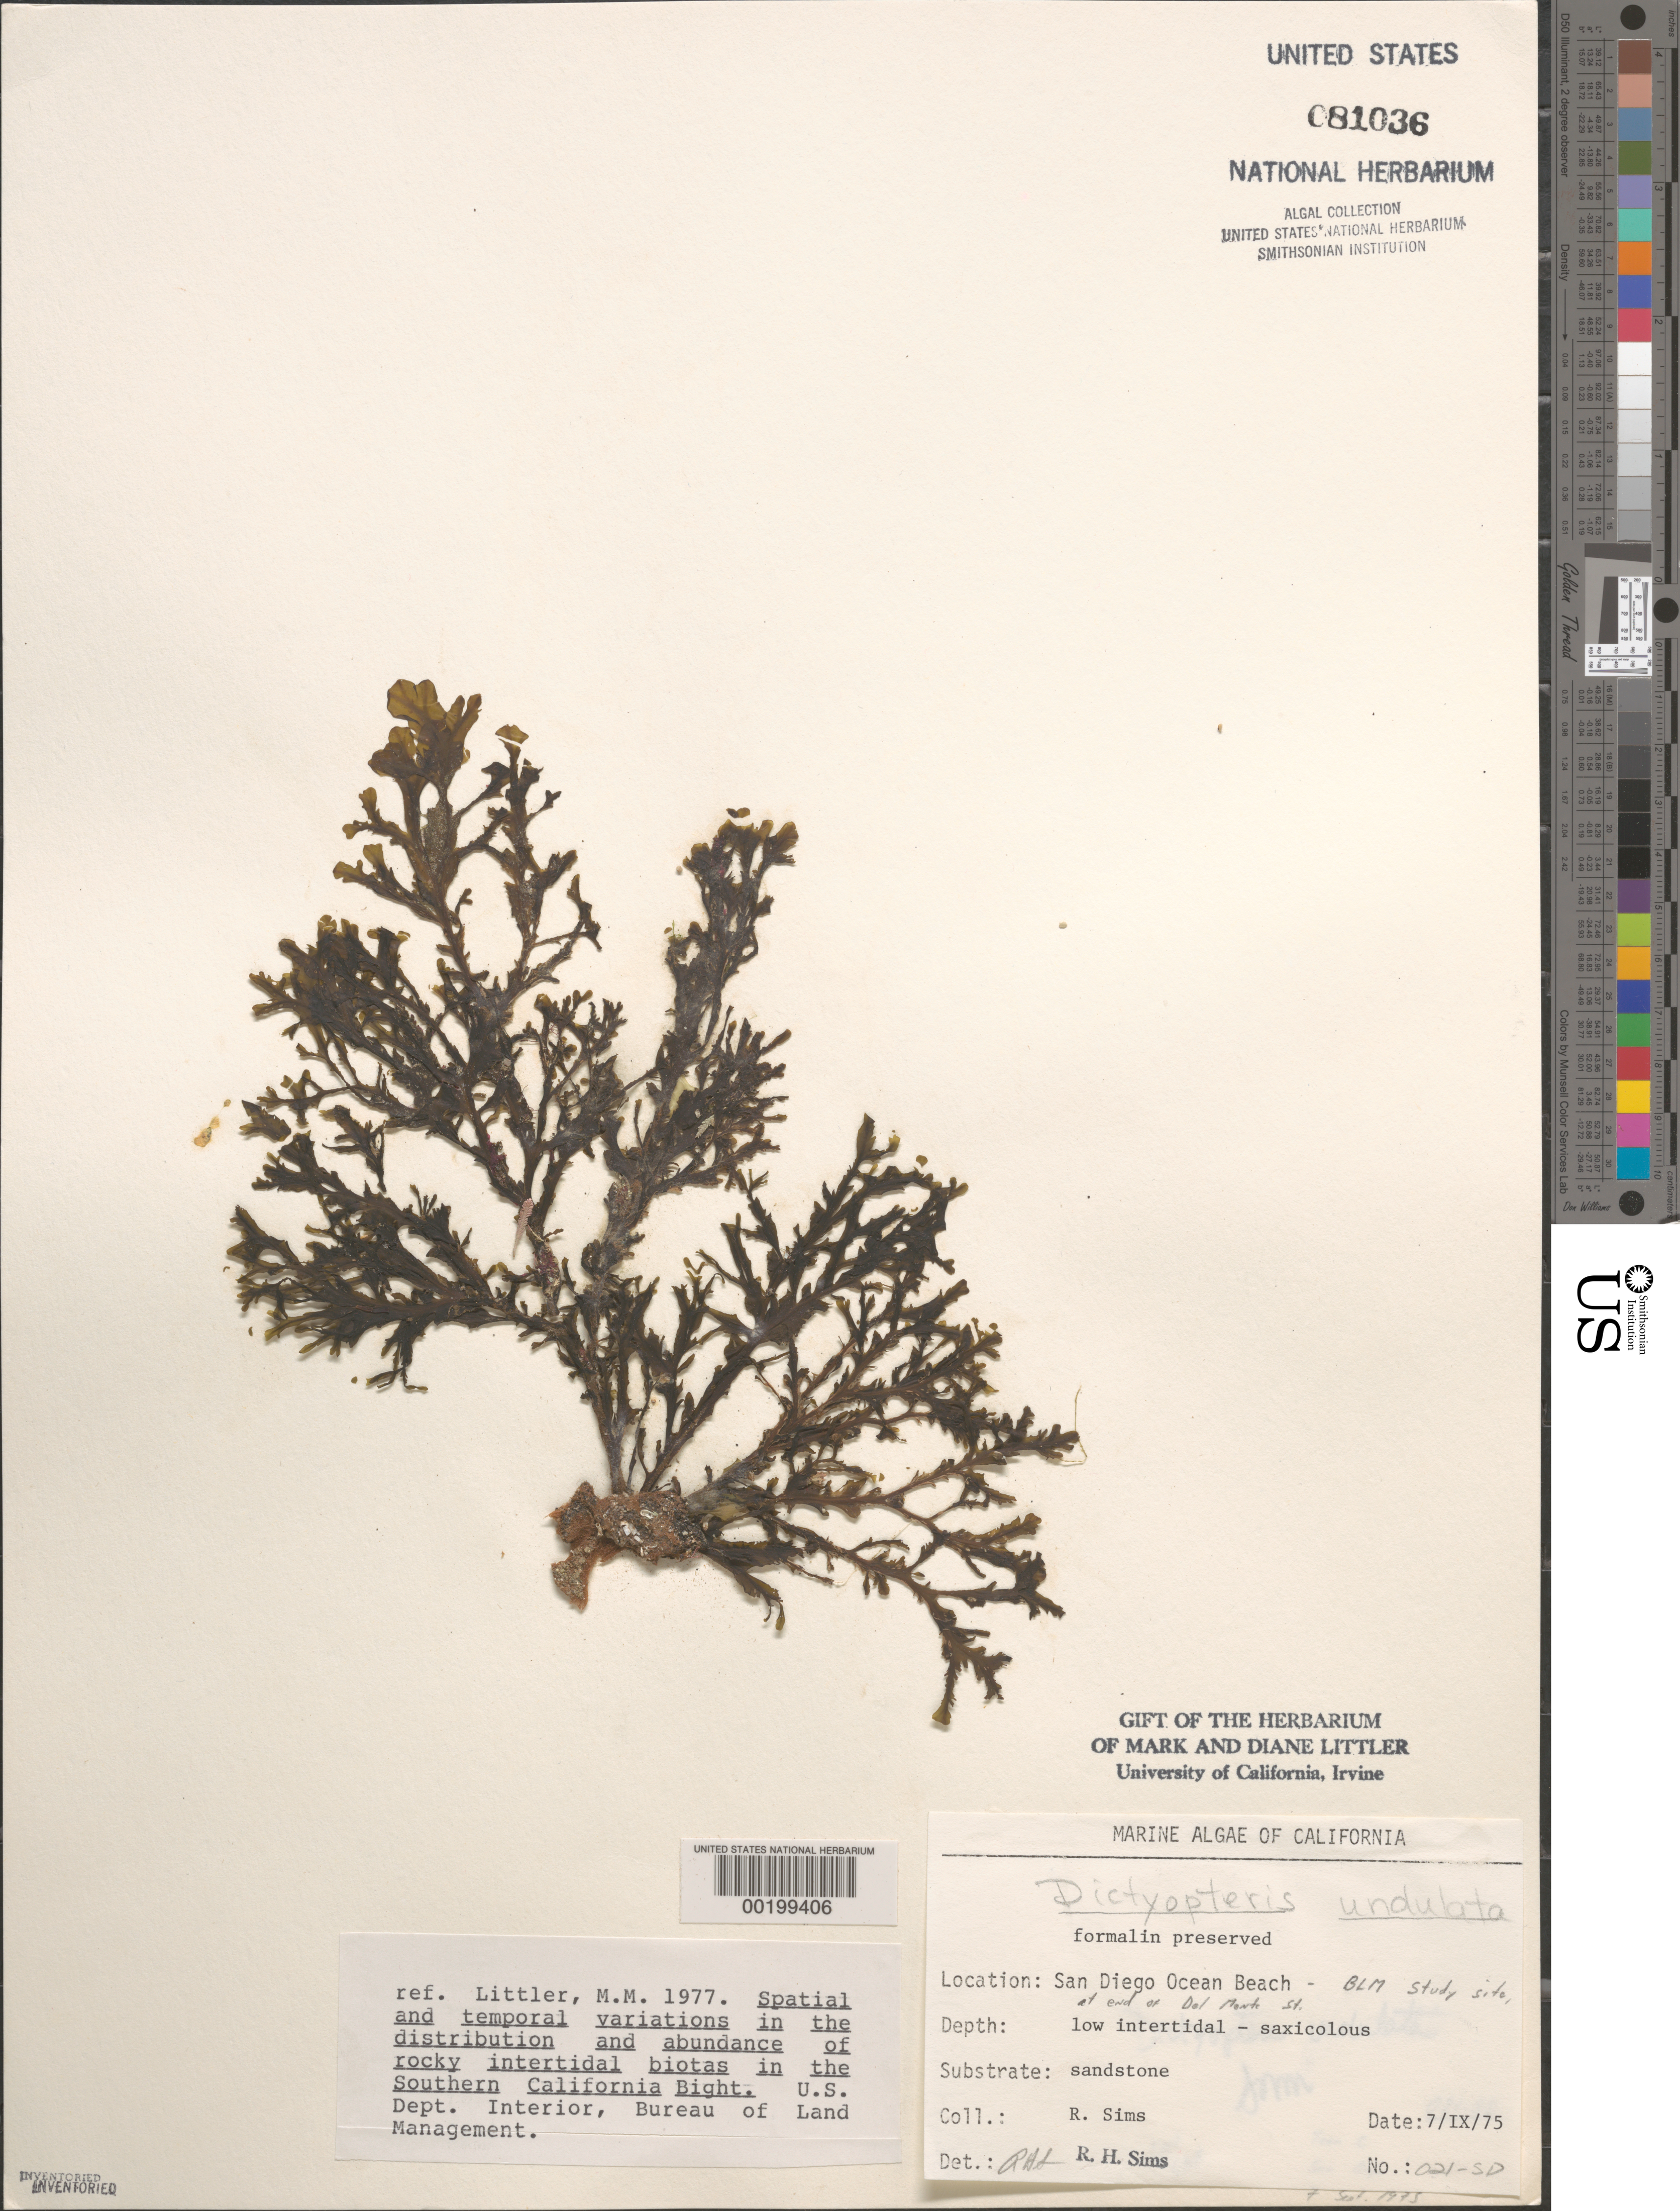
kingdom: Chromista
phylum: Ochrophyta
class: Phaeophyceae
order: Dictyotales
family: Dictyotaceae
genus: Dictyopteris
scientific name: Dictyopteris undulata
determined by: Sims, Robert H.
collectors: R. H. Sims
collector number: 021-sd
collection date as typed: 07 Sep 1975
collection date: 1975-09-07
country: United States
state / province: California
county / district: San Diego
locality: End of Del Monte Street, Ocean Beach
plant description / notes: BLM-SOCALBIGHT Rocky Intertidal Survey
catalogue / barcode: US 81036